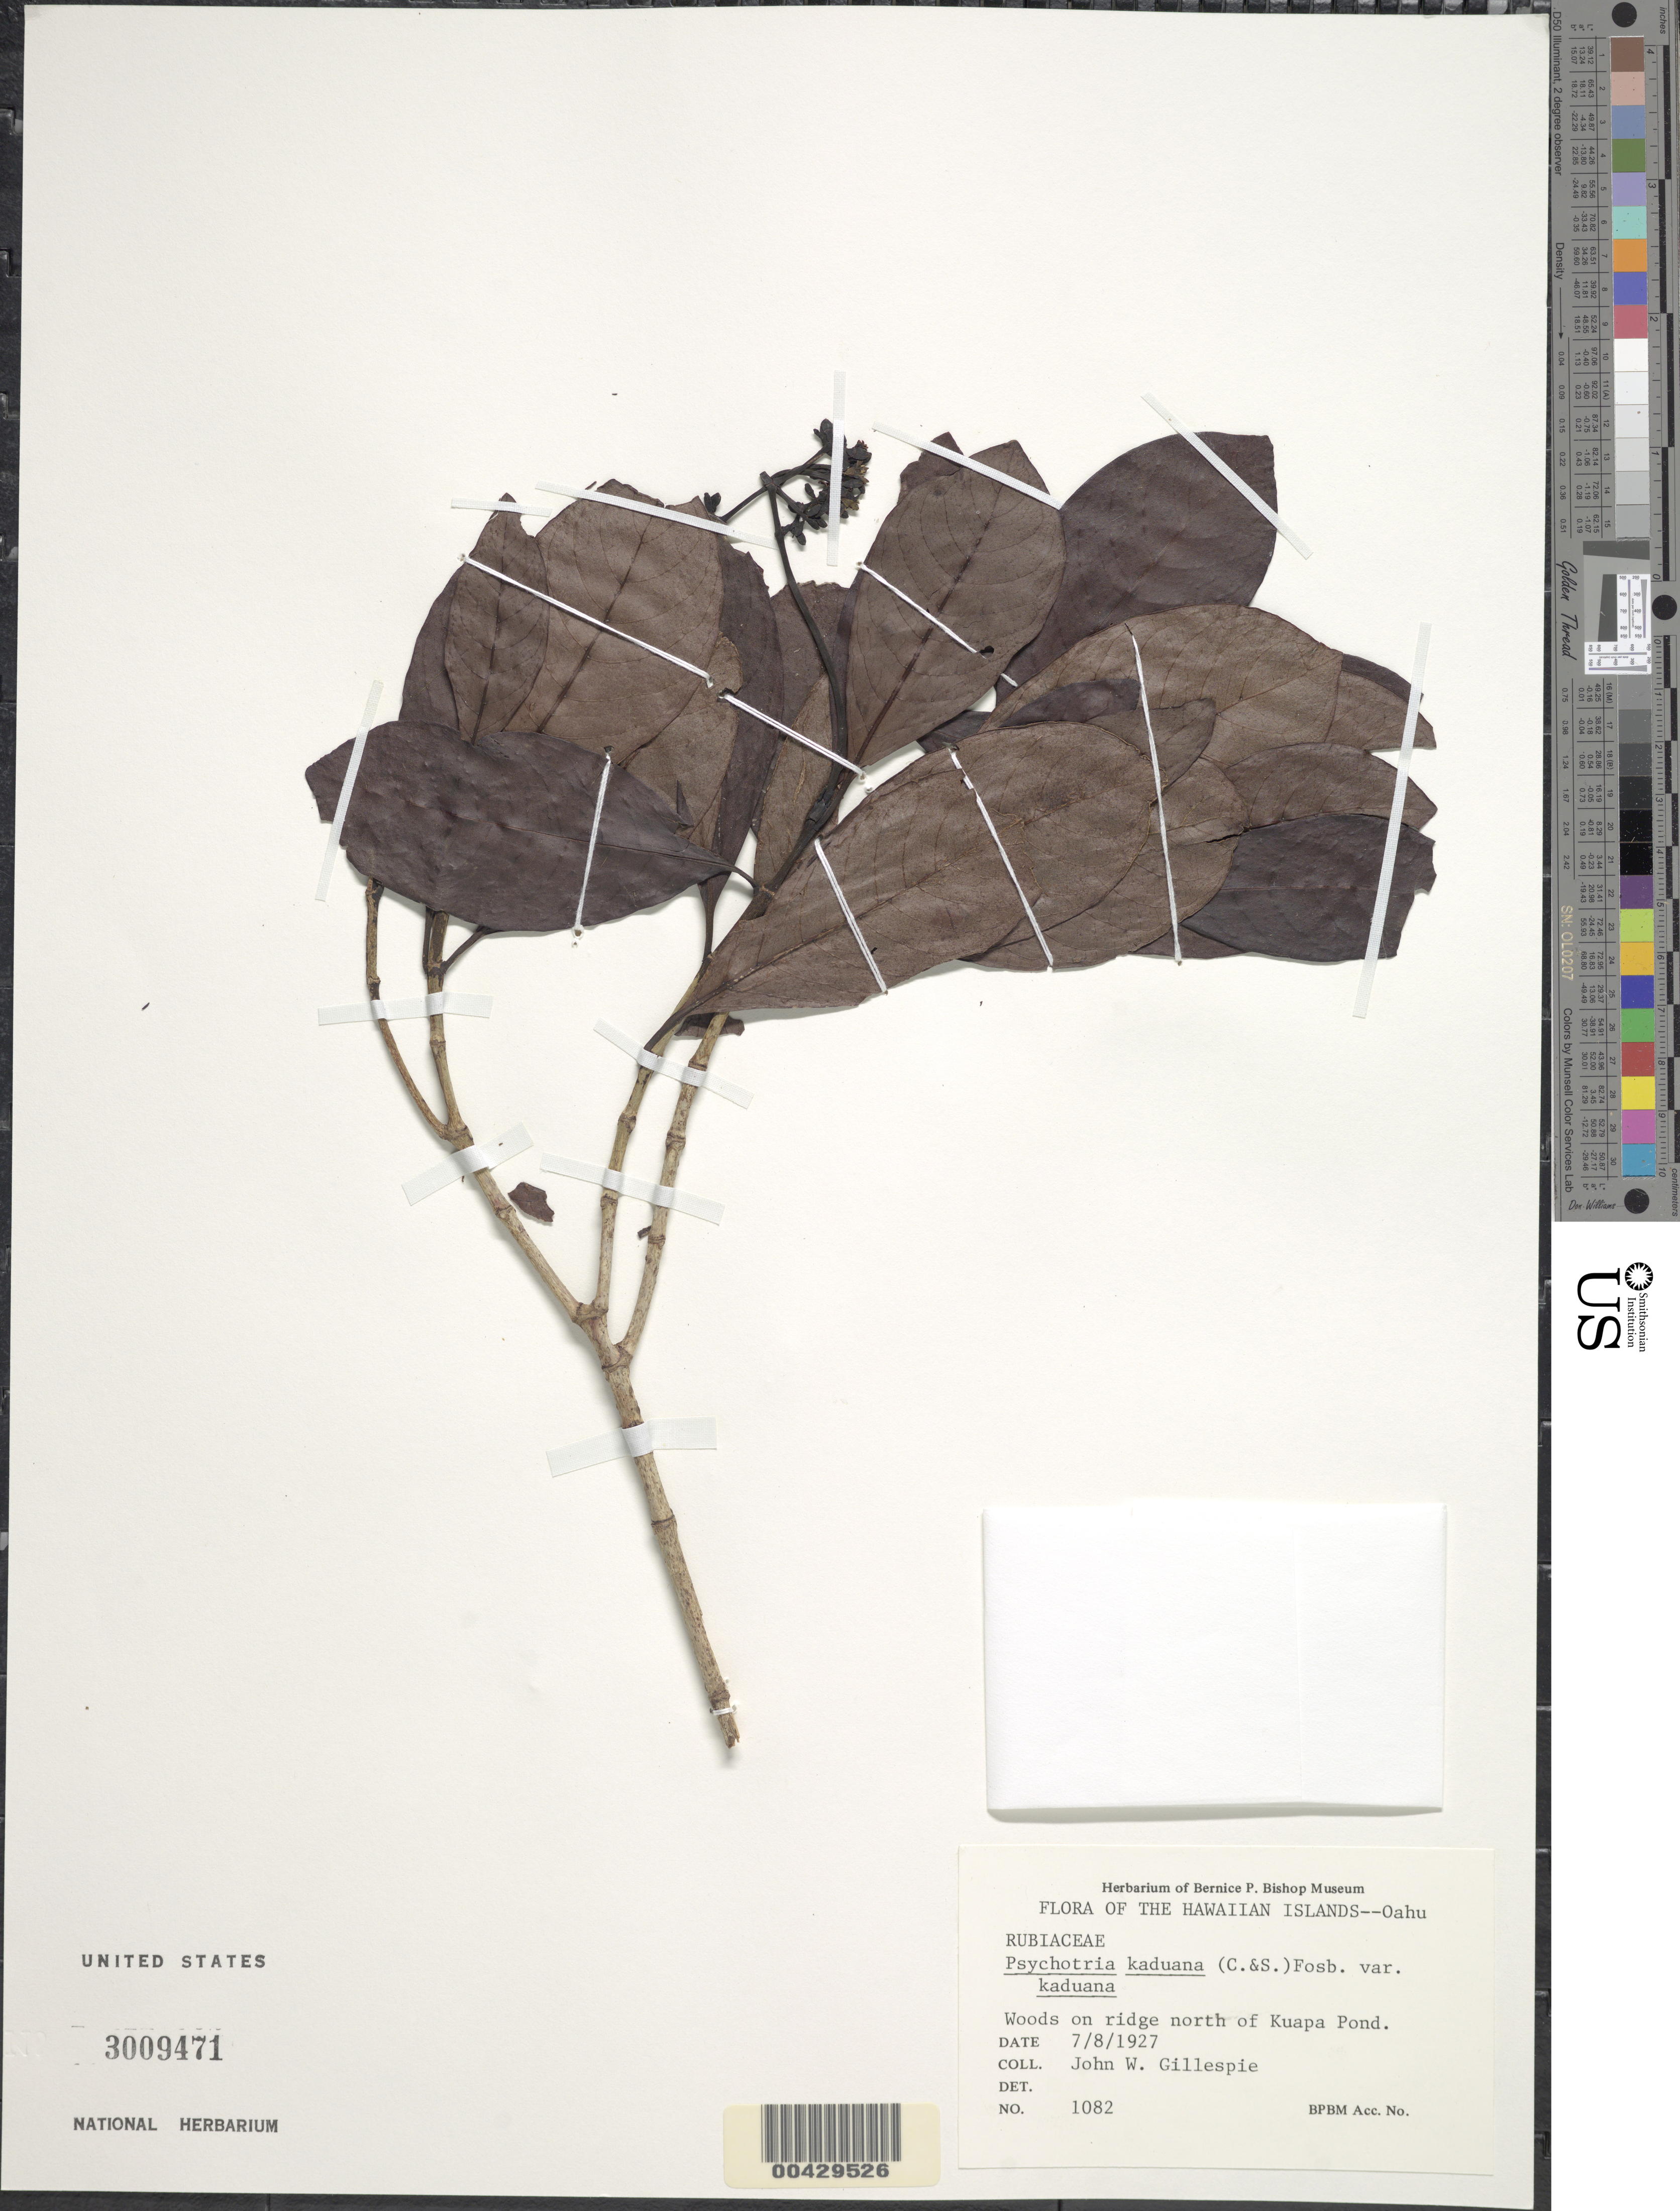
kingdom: Plantae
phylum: Tracheophyta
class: Magnoliopsida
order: Gentianales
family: Rubiaceae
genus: Psychotria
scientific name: Psychotria kaduana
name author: (Cham. & Schltdl.) Fosberg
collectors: J. W. Gillespie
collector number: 1082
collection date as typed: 7 Aug 1927 or 8 Jul 1927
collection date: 1927-07-08 or 1927-08-07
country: United States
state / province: Hawaii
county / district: Honolulu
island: Oahu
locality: Woods on ridge north of Kuapa Pond.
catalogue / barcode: US 3009471